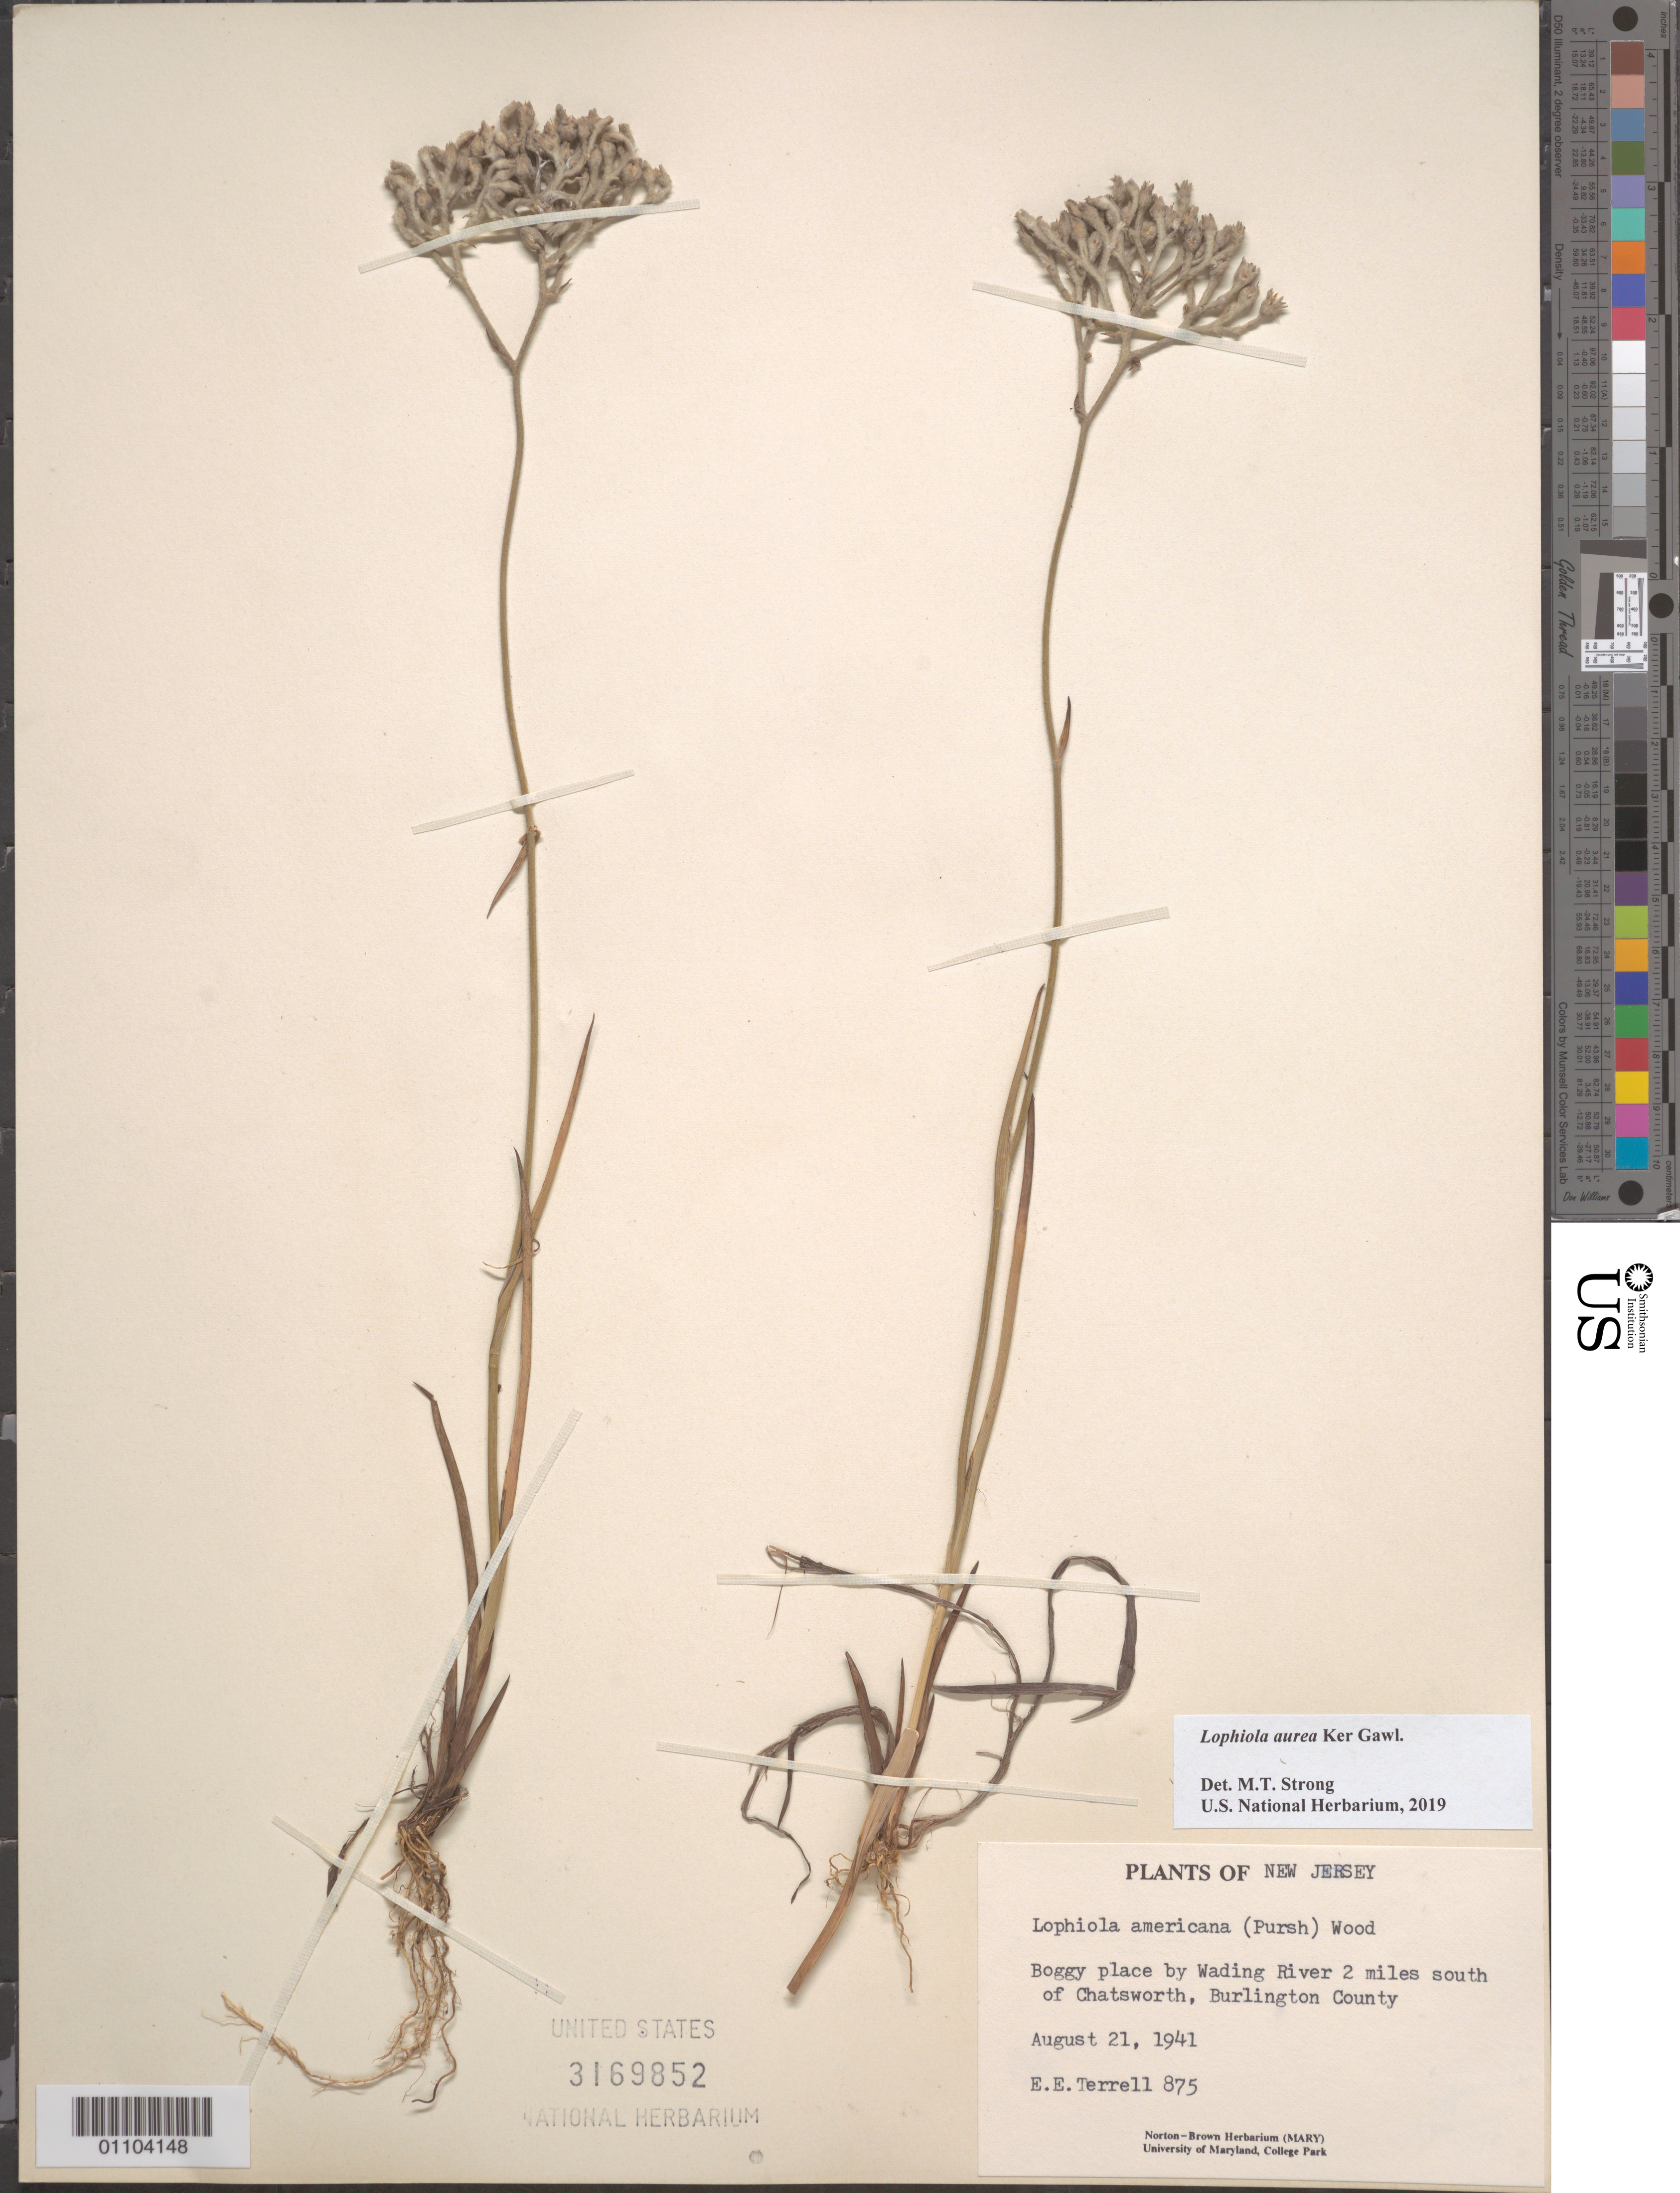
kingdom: Plantae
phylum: Tracheophyta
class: Liliopsida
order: Dioscoreales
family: Nartheciaceae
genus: Lophiola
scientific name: Lophiola aurea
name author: Ker Gawl.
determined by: Strong, Mark T., (BOT), Smithsonian Institution - National Museum of Natural History (UNITED STATES)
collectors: E. E. Terrell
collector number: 875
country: United States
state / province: New Jersey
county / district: Burlington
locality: By Wading River S of Chatsworth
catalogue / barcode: US 3169852